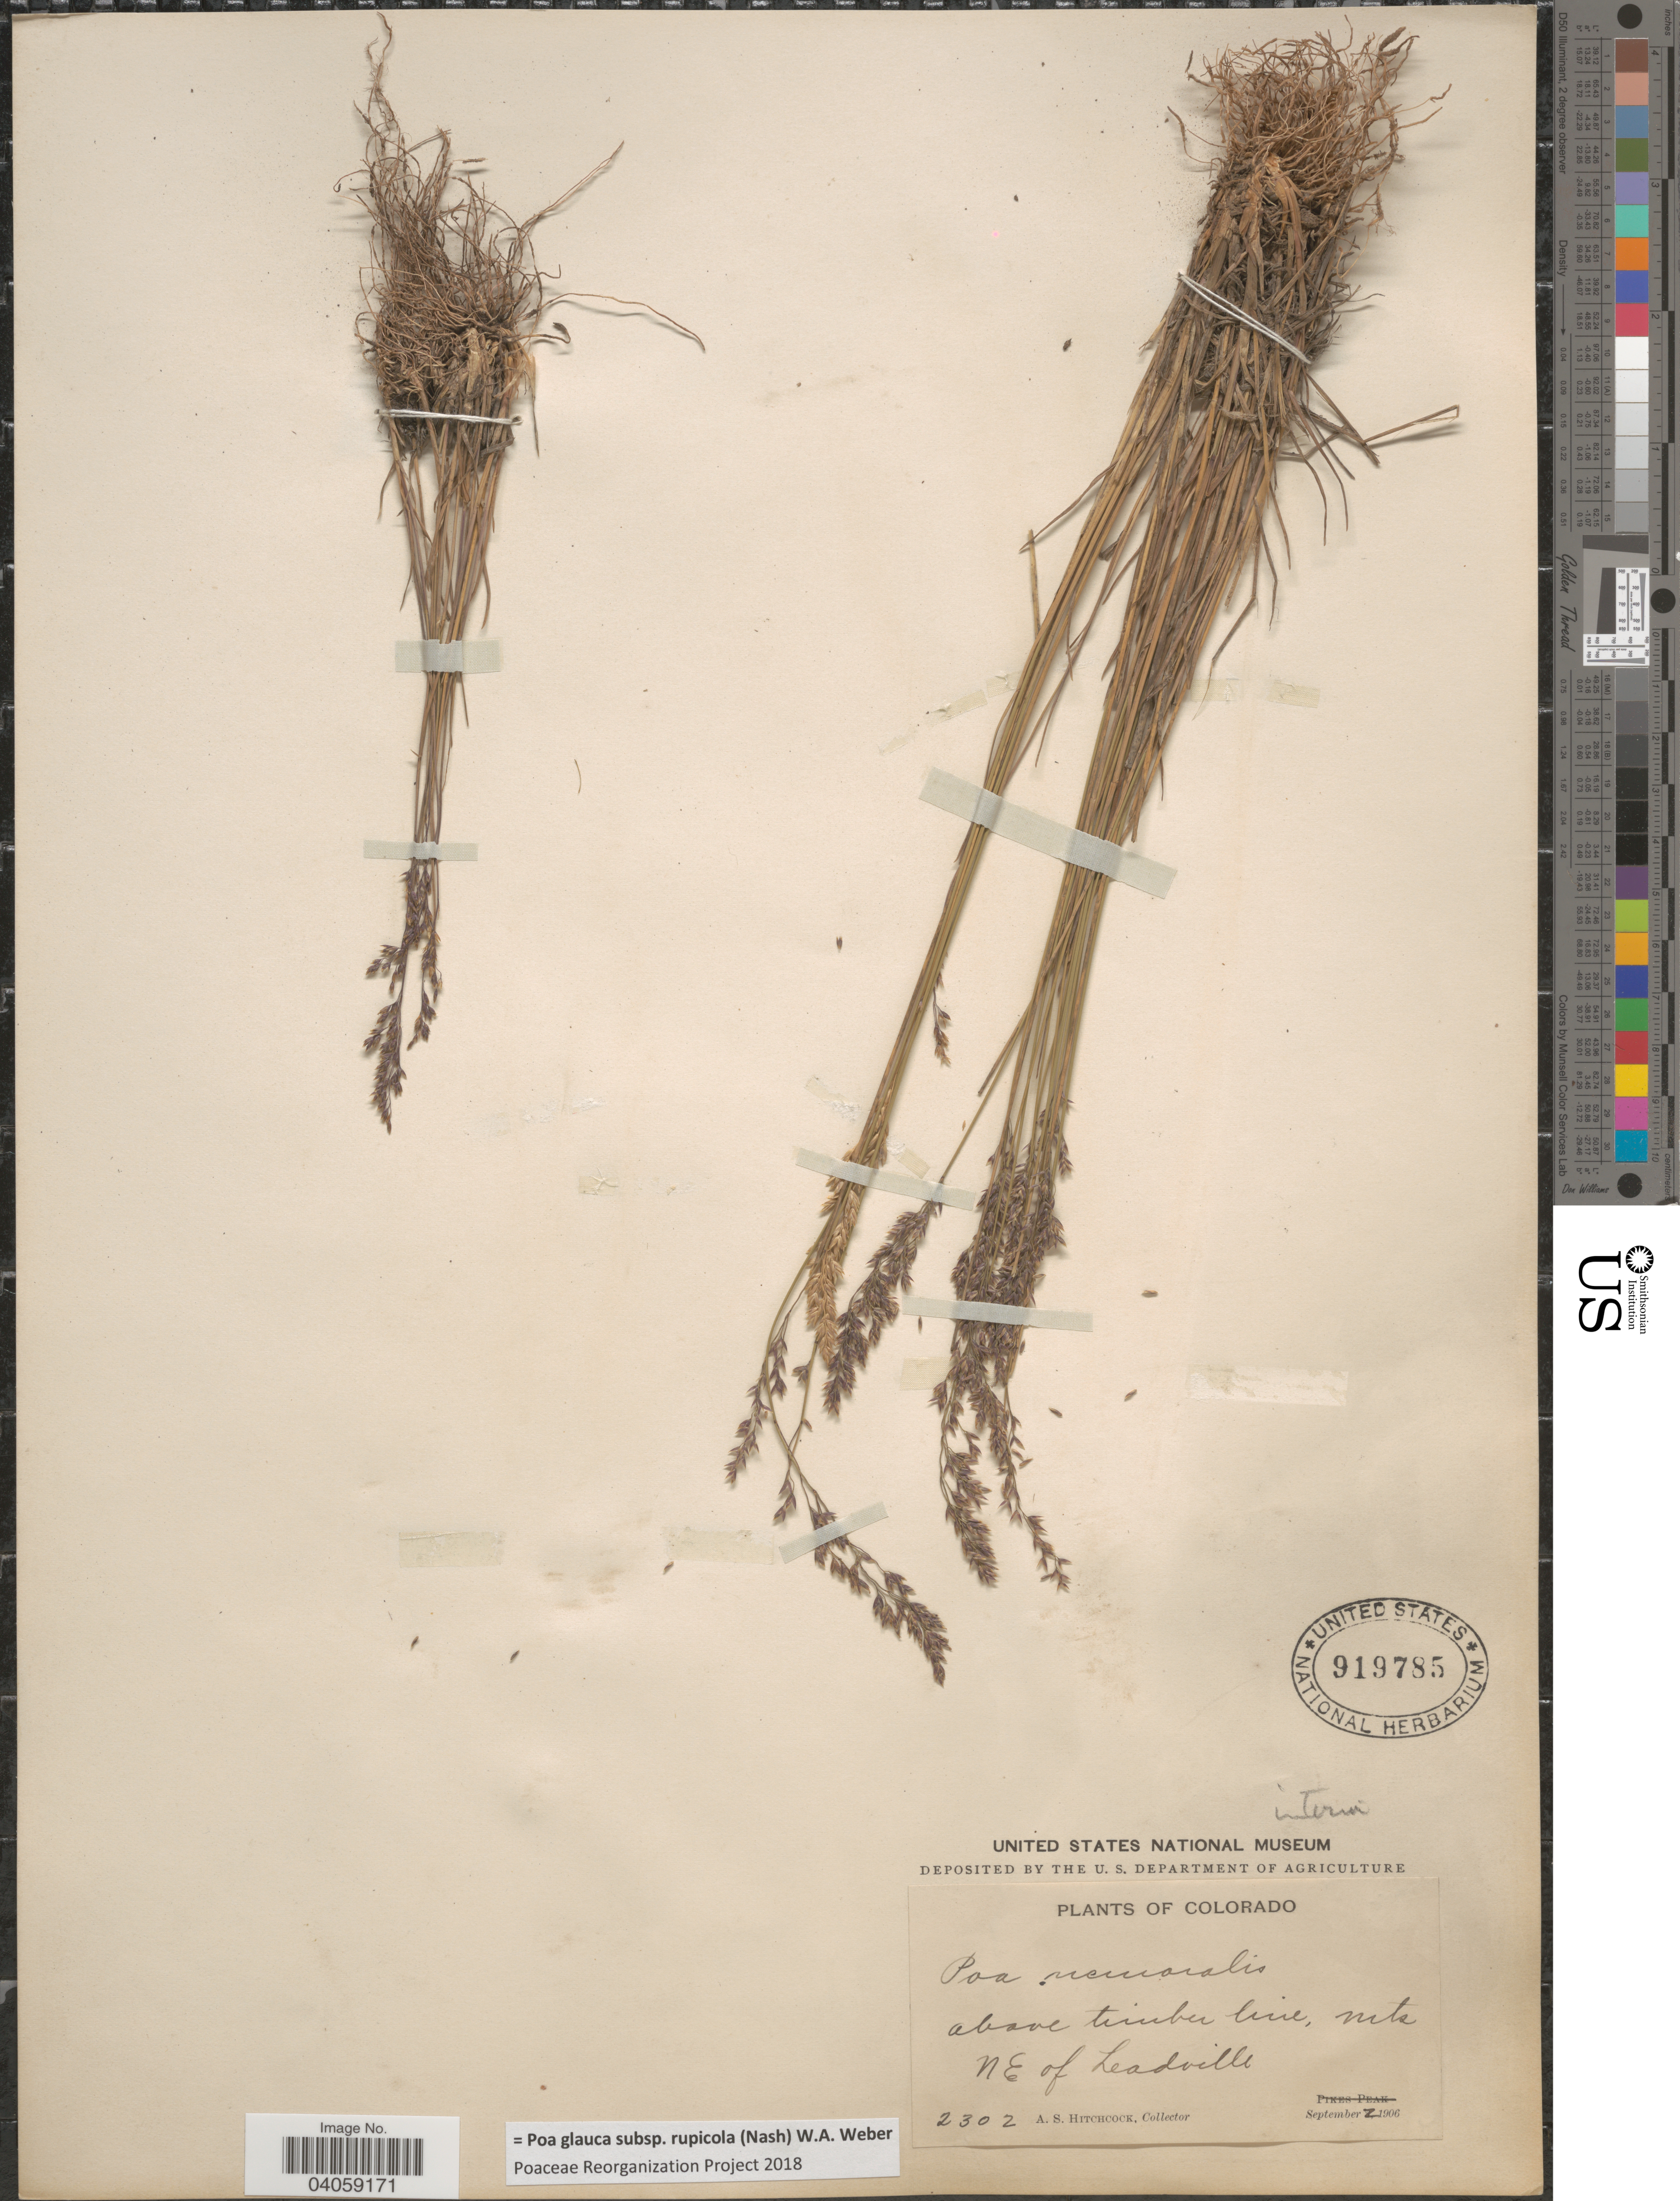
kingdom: Plantae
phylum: Tracheophyta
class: Liliopsida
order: Poales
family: Poaceae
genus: Poa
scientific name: Poa glauca subsp. rupicola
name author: (Nash) W.A. Weber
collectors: A. S. Hitchcock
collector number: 2302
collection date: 1906-09-02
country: United States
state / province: Colorado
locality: Above timber line, mts. NE of Leadville.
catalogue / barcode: US 919785